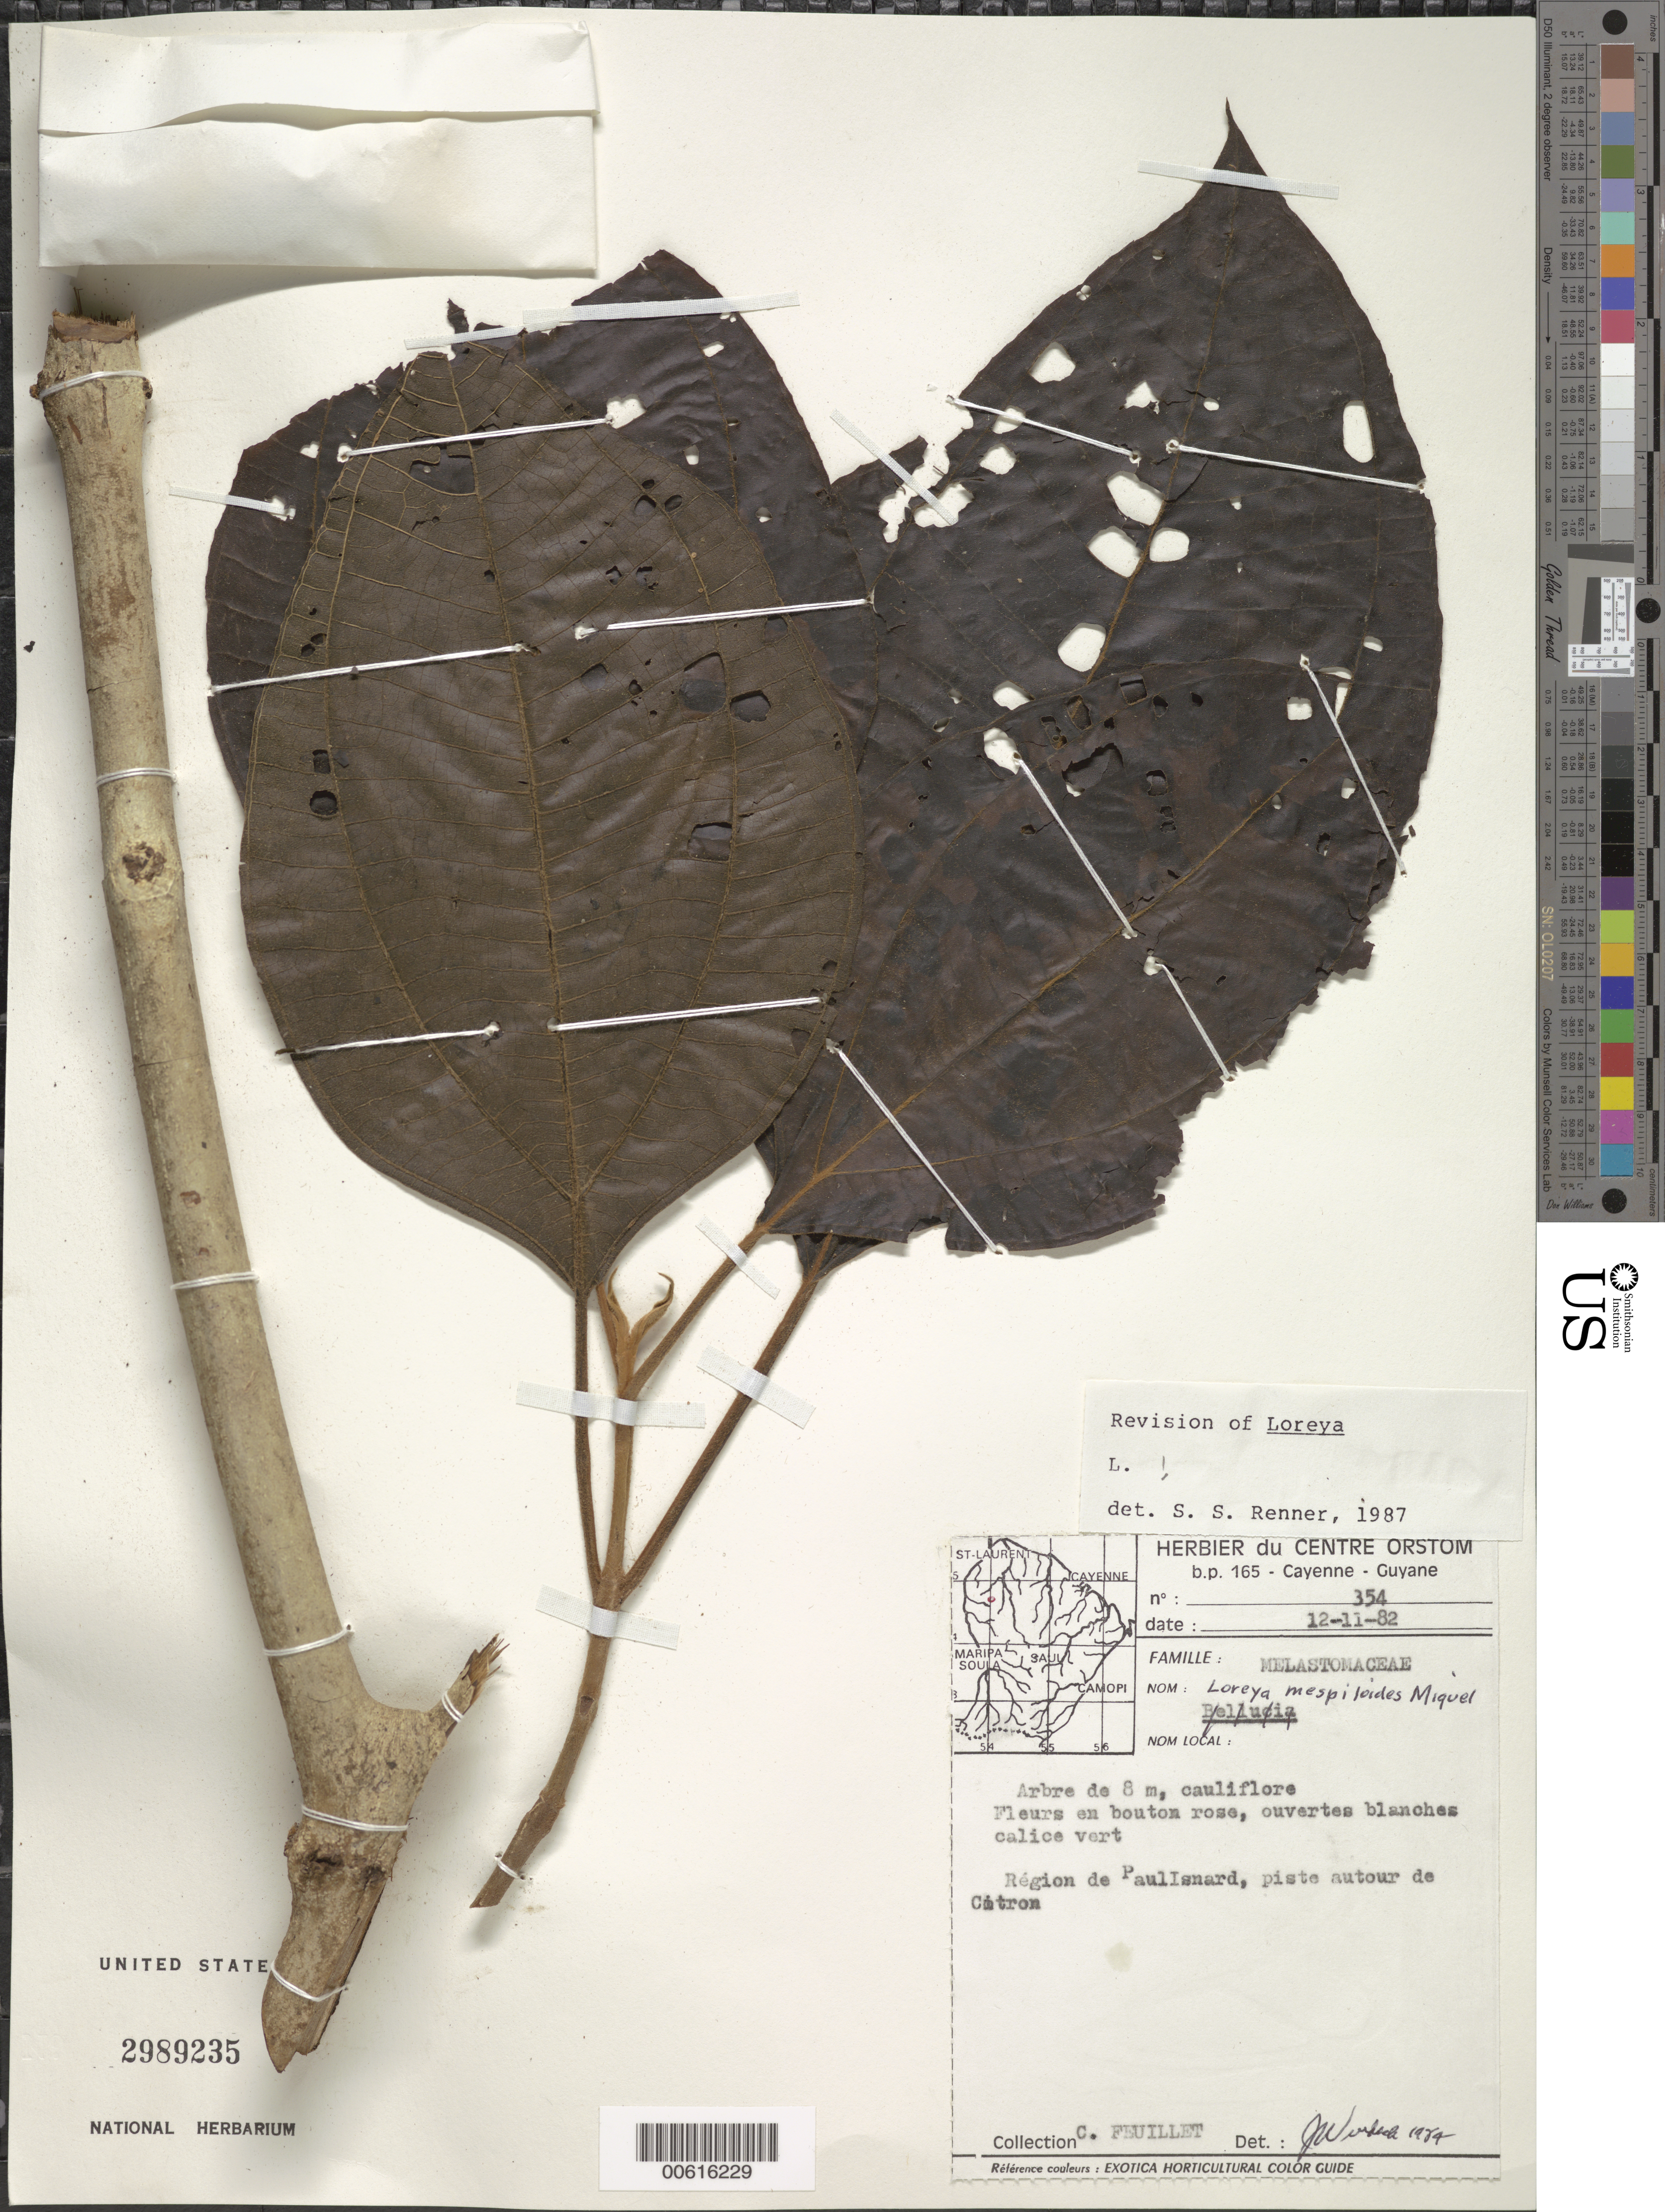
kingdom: Plantae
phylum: Tracheophyta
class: Magnoliopsida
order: Myrtales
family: Melastomataceae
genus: Bellucia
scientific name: Bellucia mespiloides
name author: (Miq.) J.F. Macbr.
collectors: C. Feuillet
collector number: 354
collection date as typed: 12-Nov-82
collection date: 1982-11-12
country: French Guiana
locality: Région de Paul Isnard, piste autour de Citron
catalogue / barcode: US 2989235